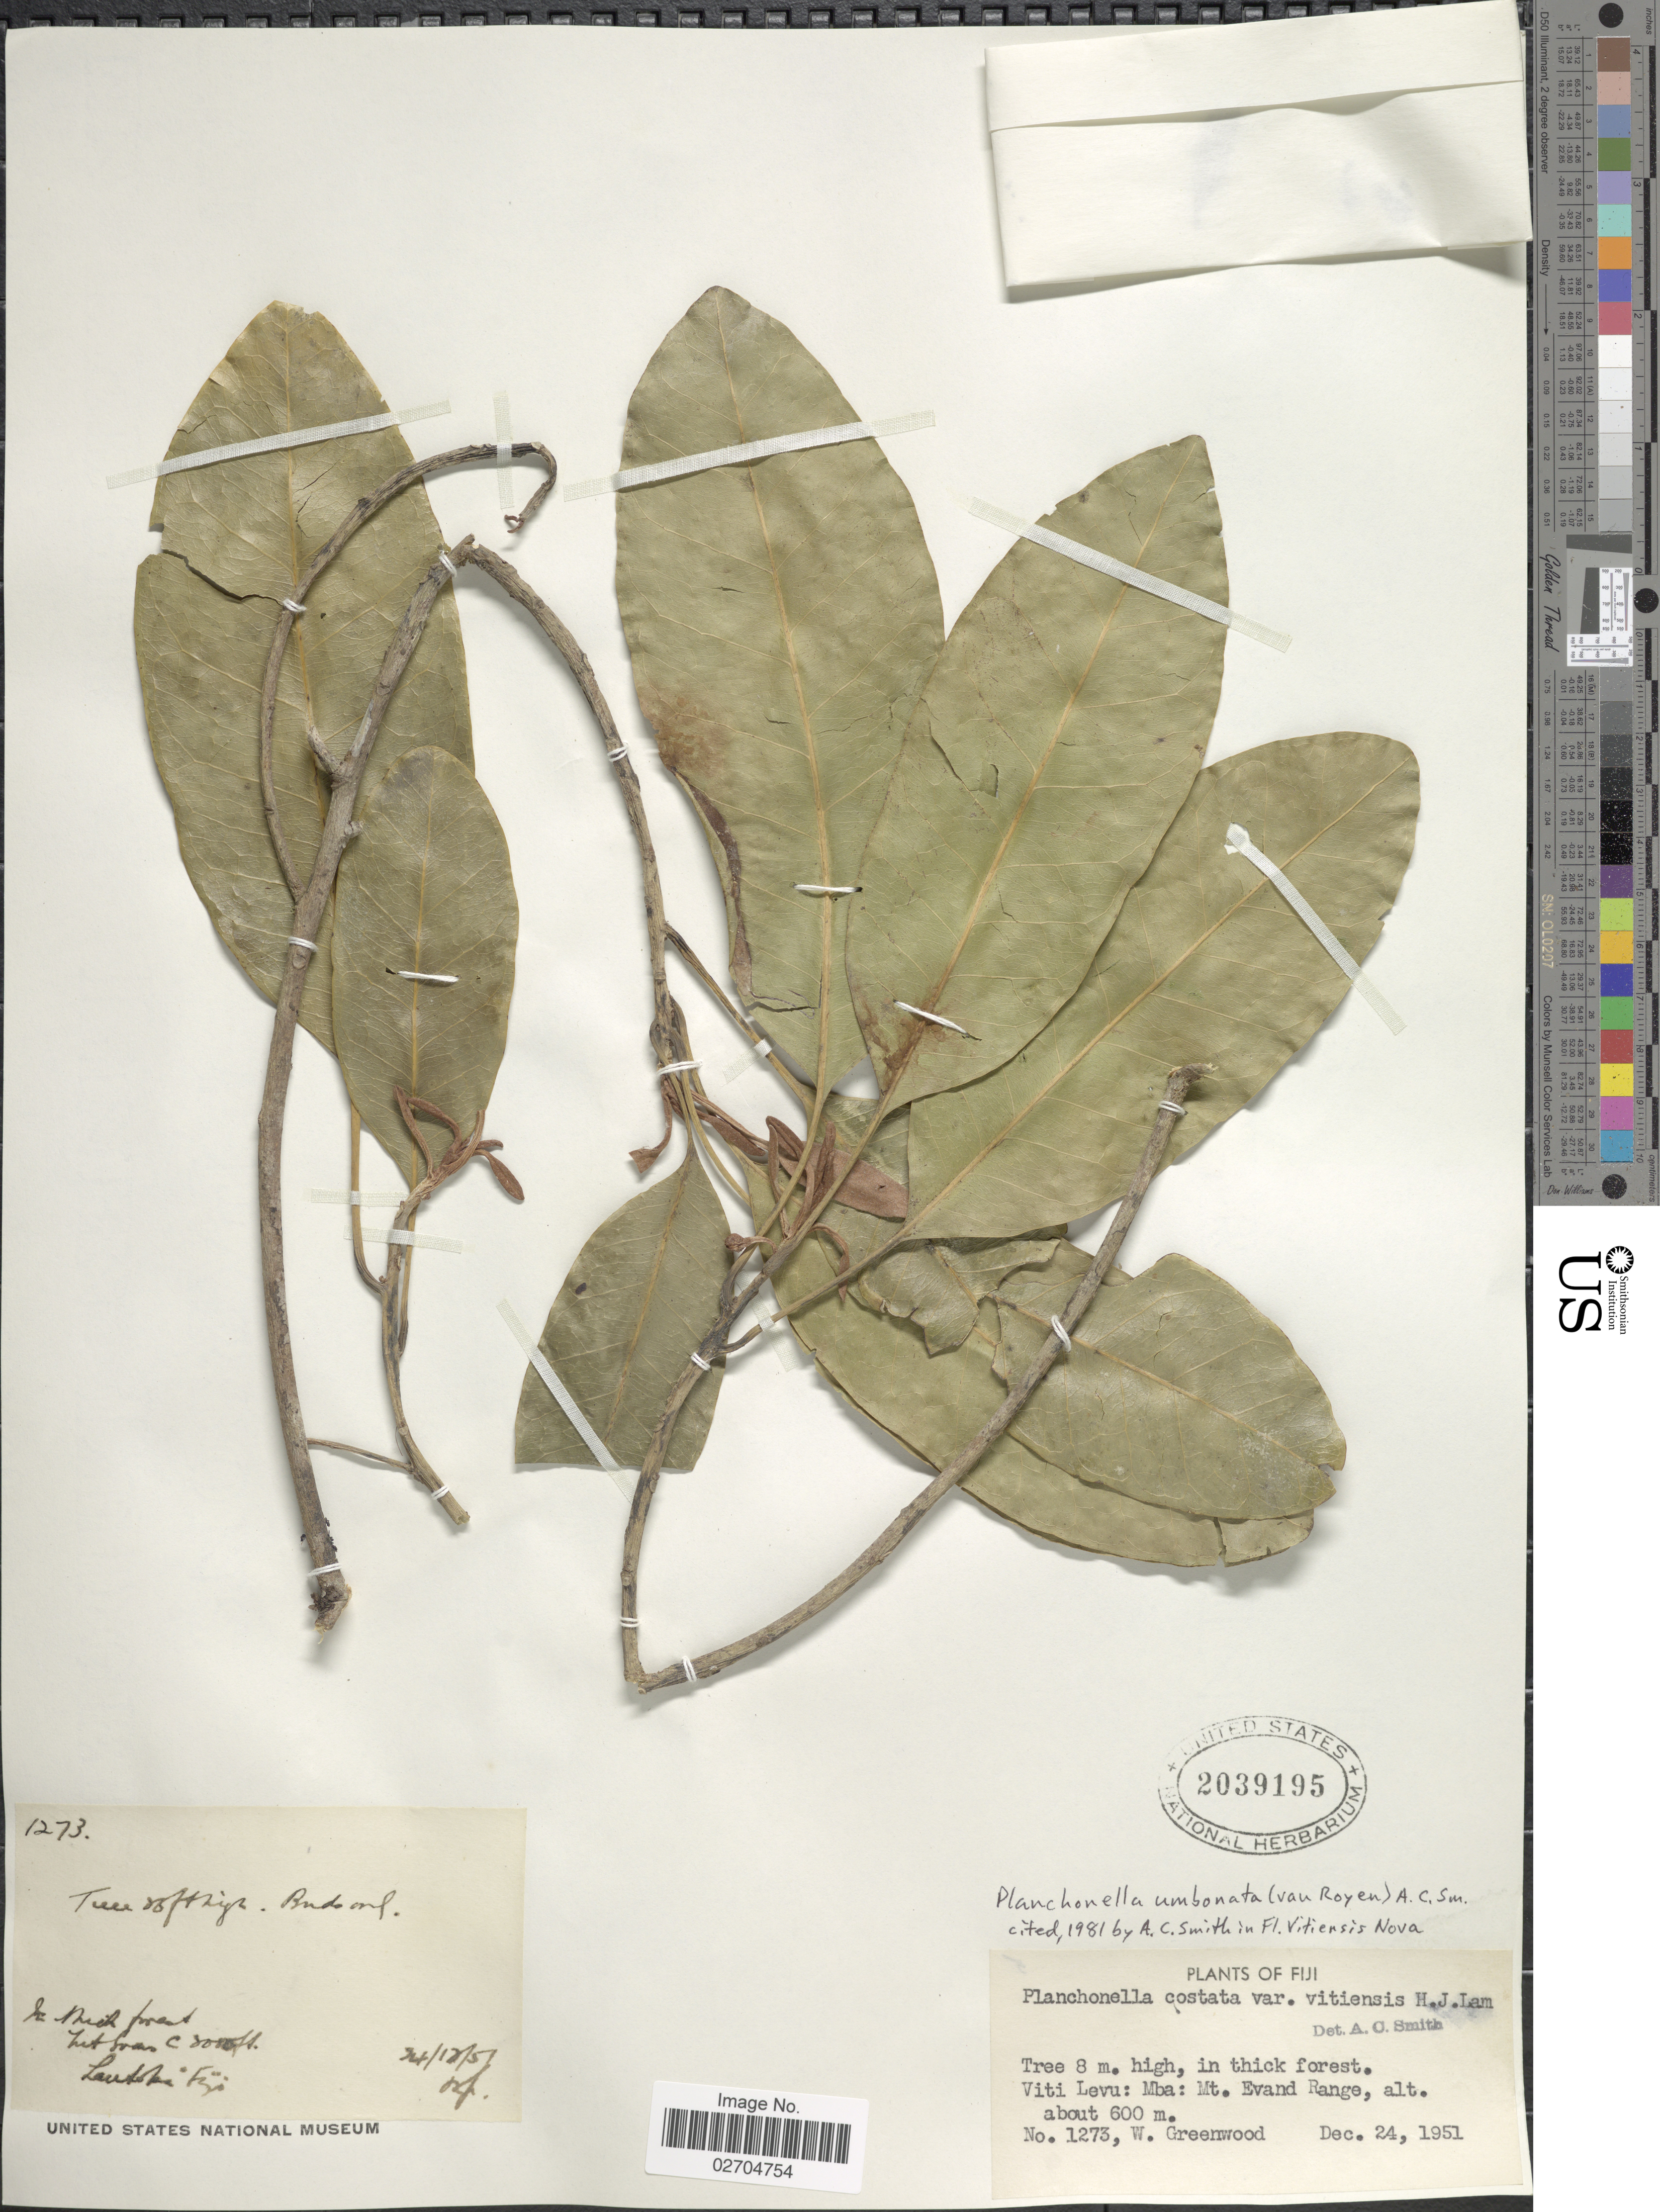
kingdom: Plantae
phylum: Tracheophyta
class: Magnoliopsida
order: Ericales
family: Sapotaceae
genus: Planchonella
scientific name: Planchonella umbonata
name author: (P. Royen) A.C. Sm.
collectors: W. Greenwood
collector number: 1273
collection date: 1951-12-24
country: Fiji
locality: Viti Levu: Mba. Mt Evand Range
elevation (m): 600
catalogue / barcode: US 2039195